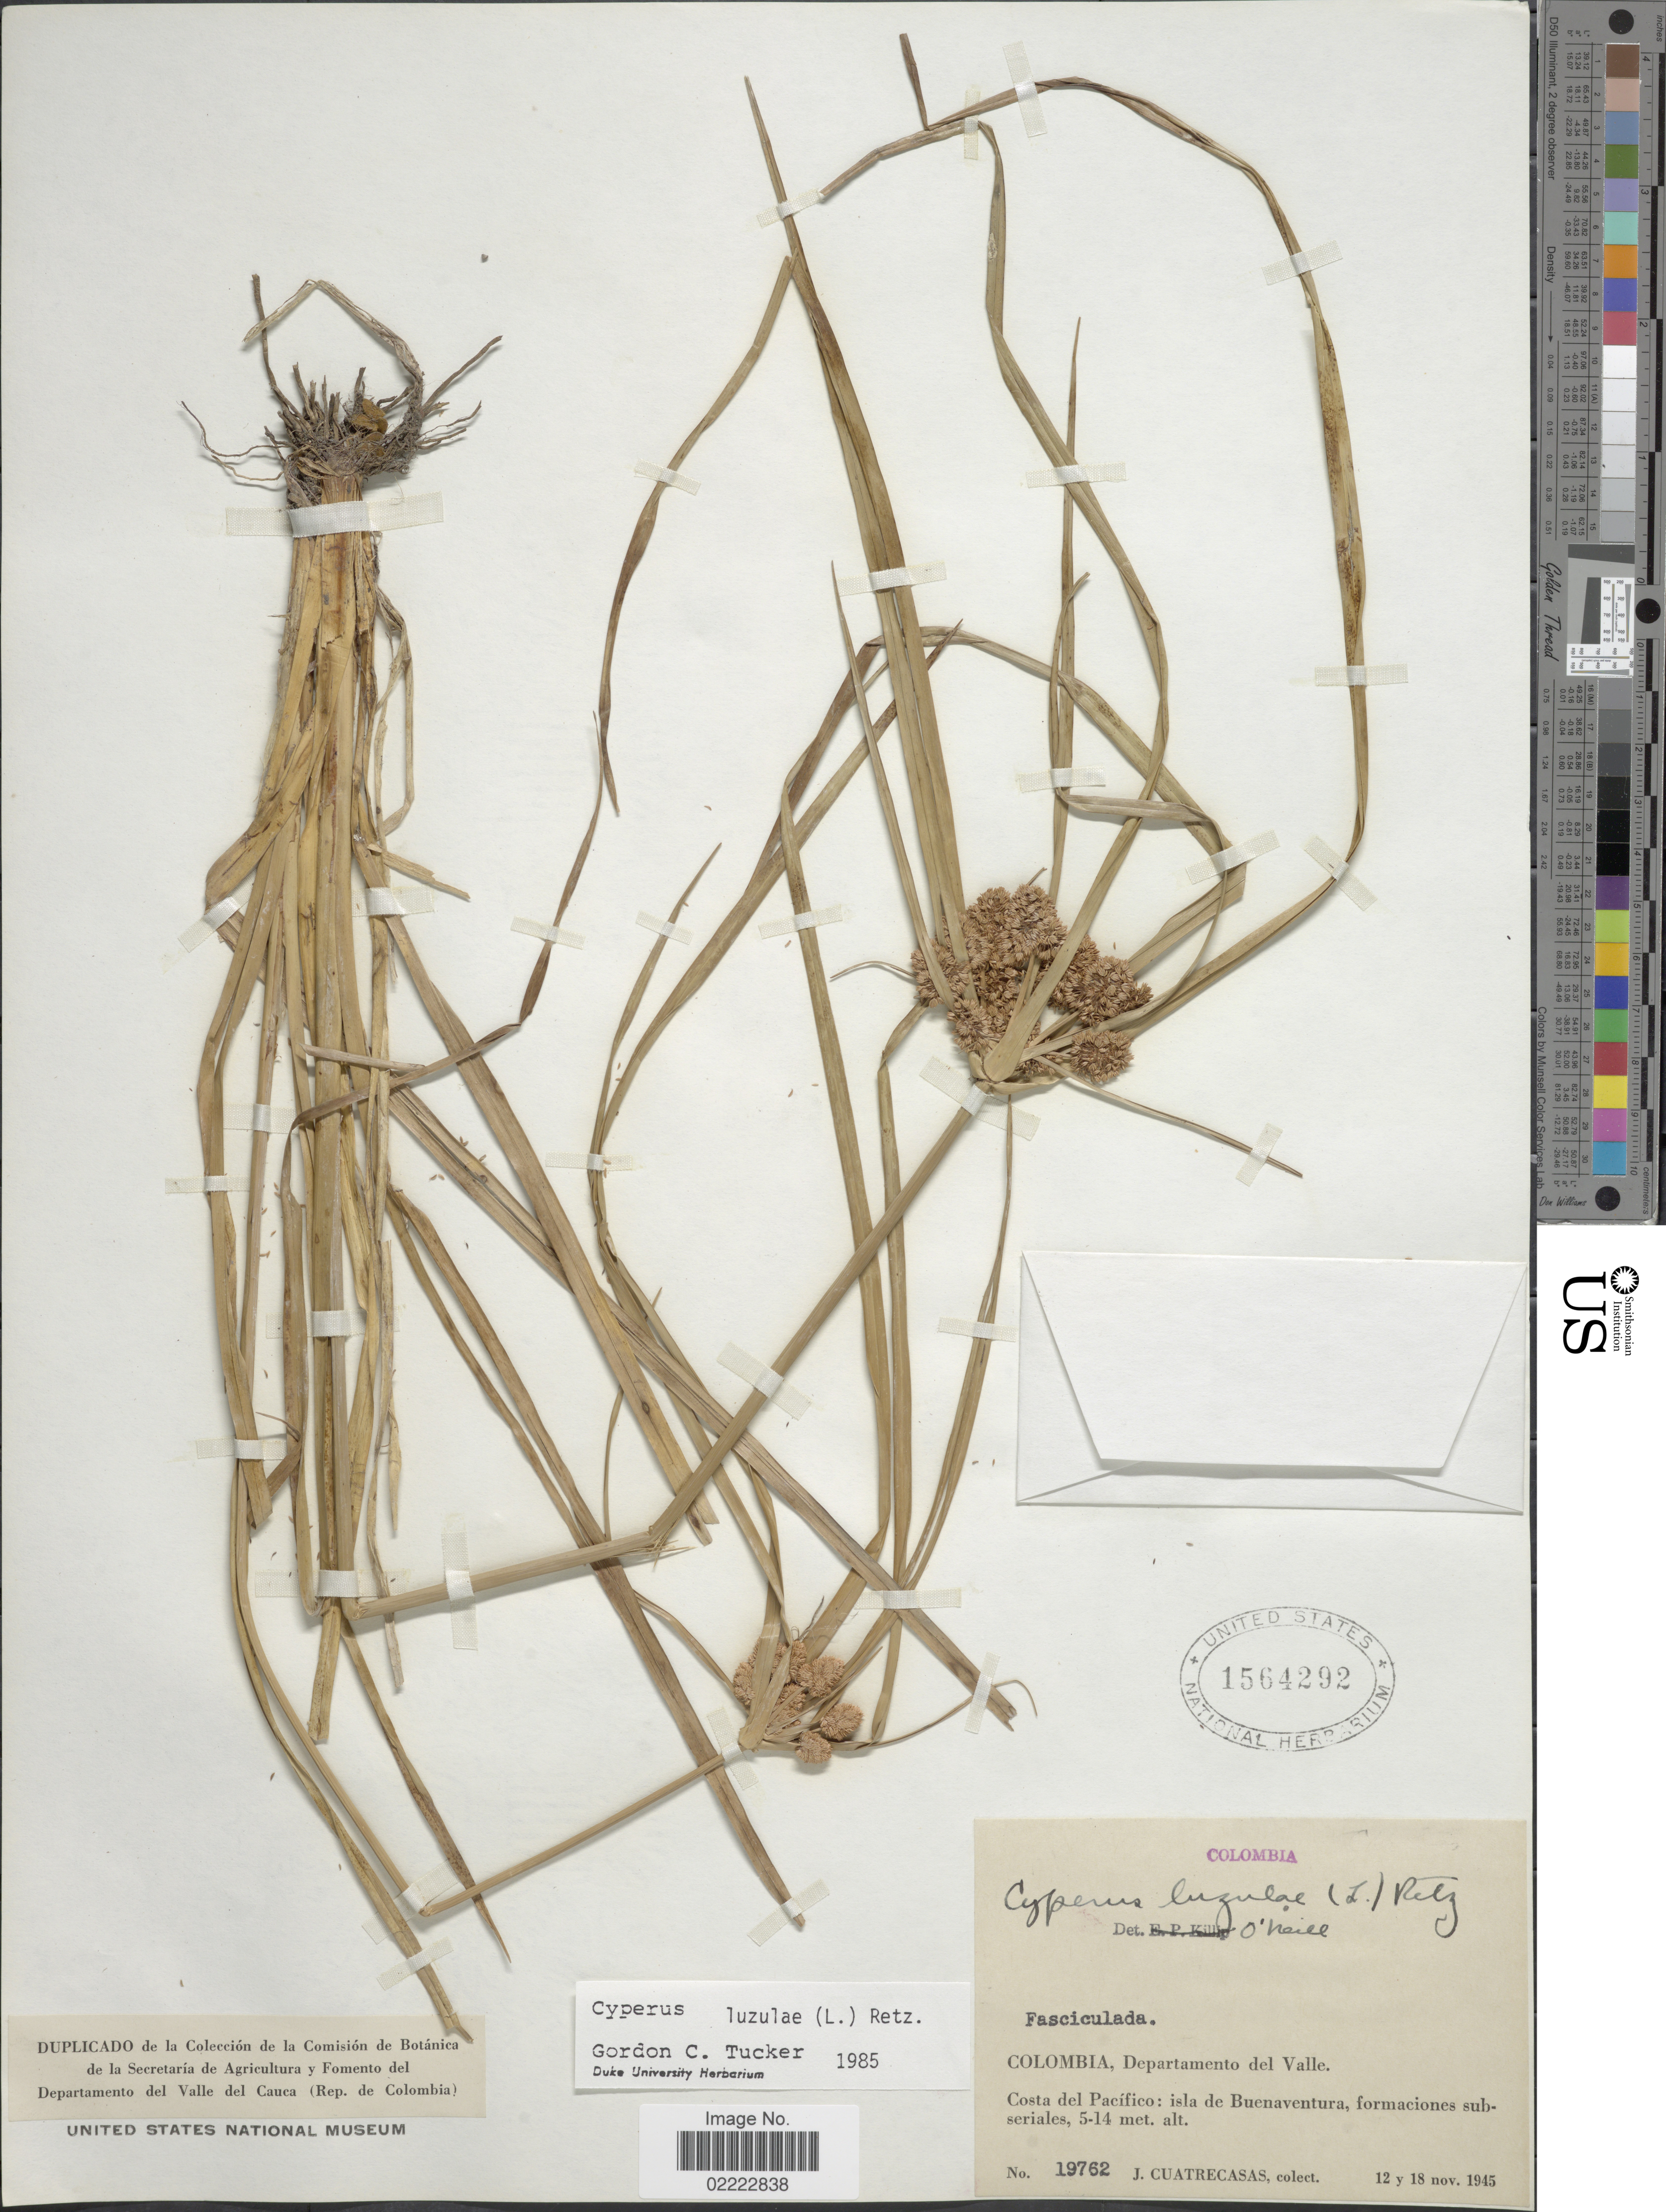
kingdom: Plantae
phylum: Tracheophyta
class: Liliopsida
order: Poales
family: Cyperaceae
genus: Cyperus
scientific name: Cyperus luzulae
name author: (L.) Rottb. ex Retz.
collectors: J. Cuatrecasas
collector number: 19762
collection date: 1945-11-12/1945-11-18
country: Colombia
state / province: Valle del Cauca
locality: Departamento del Valle. Costa del Pacifico: isla de Buenaventura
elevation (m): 5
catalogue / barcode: US 1564292